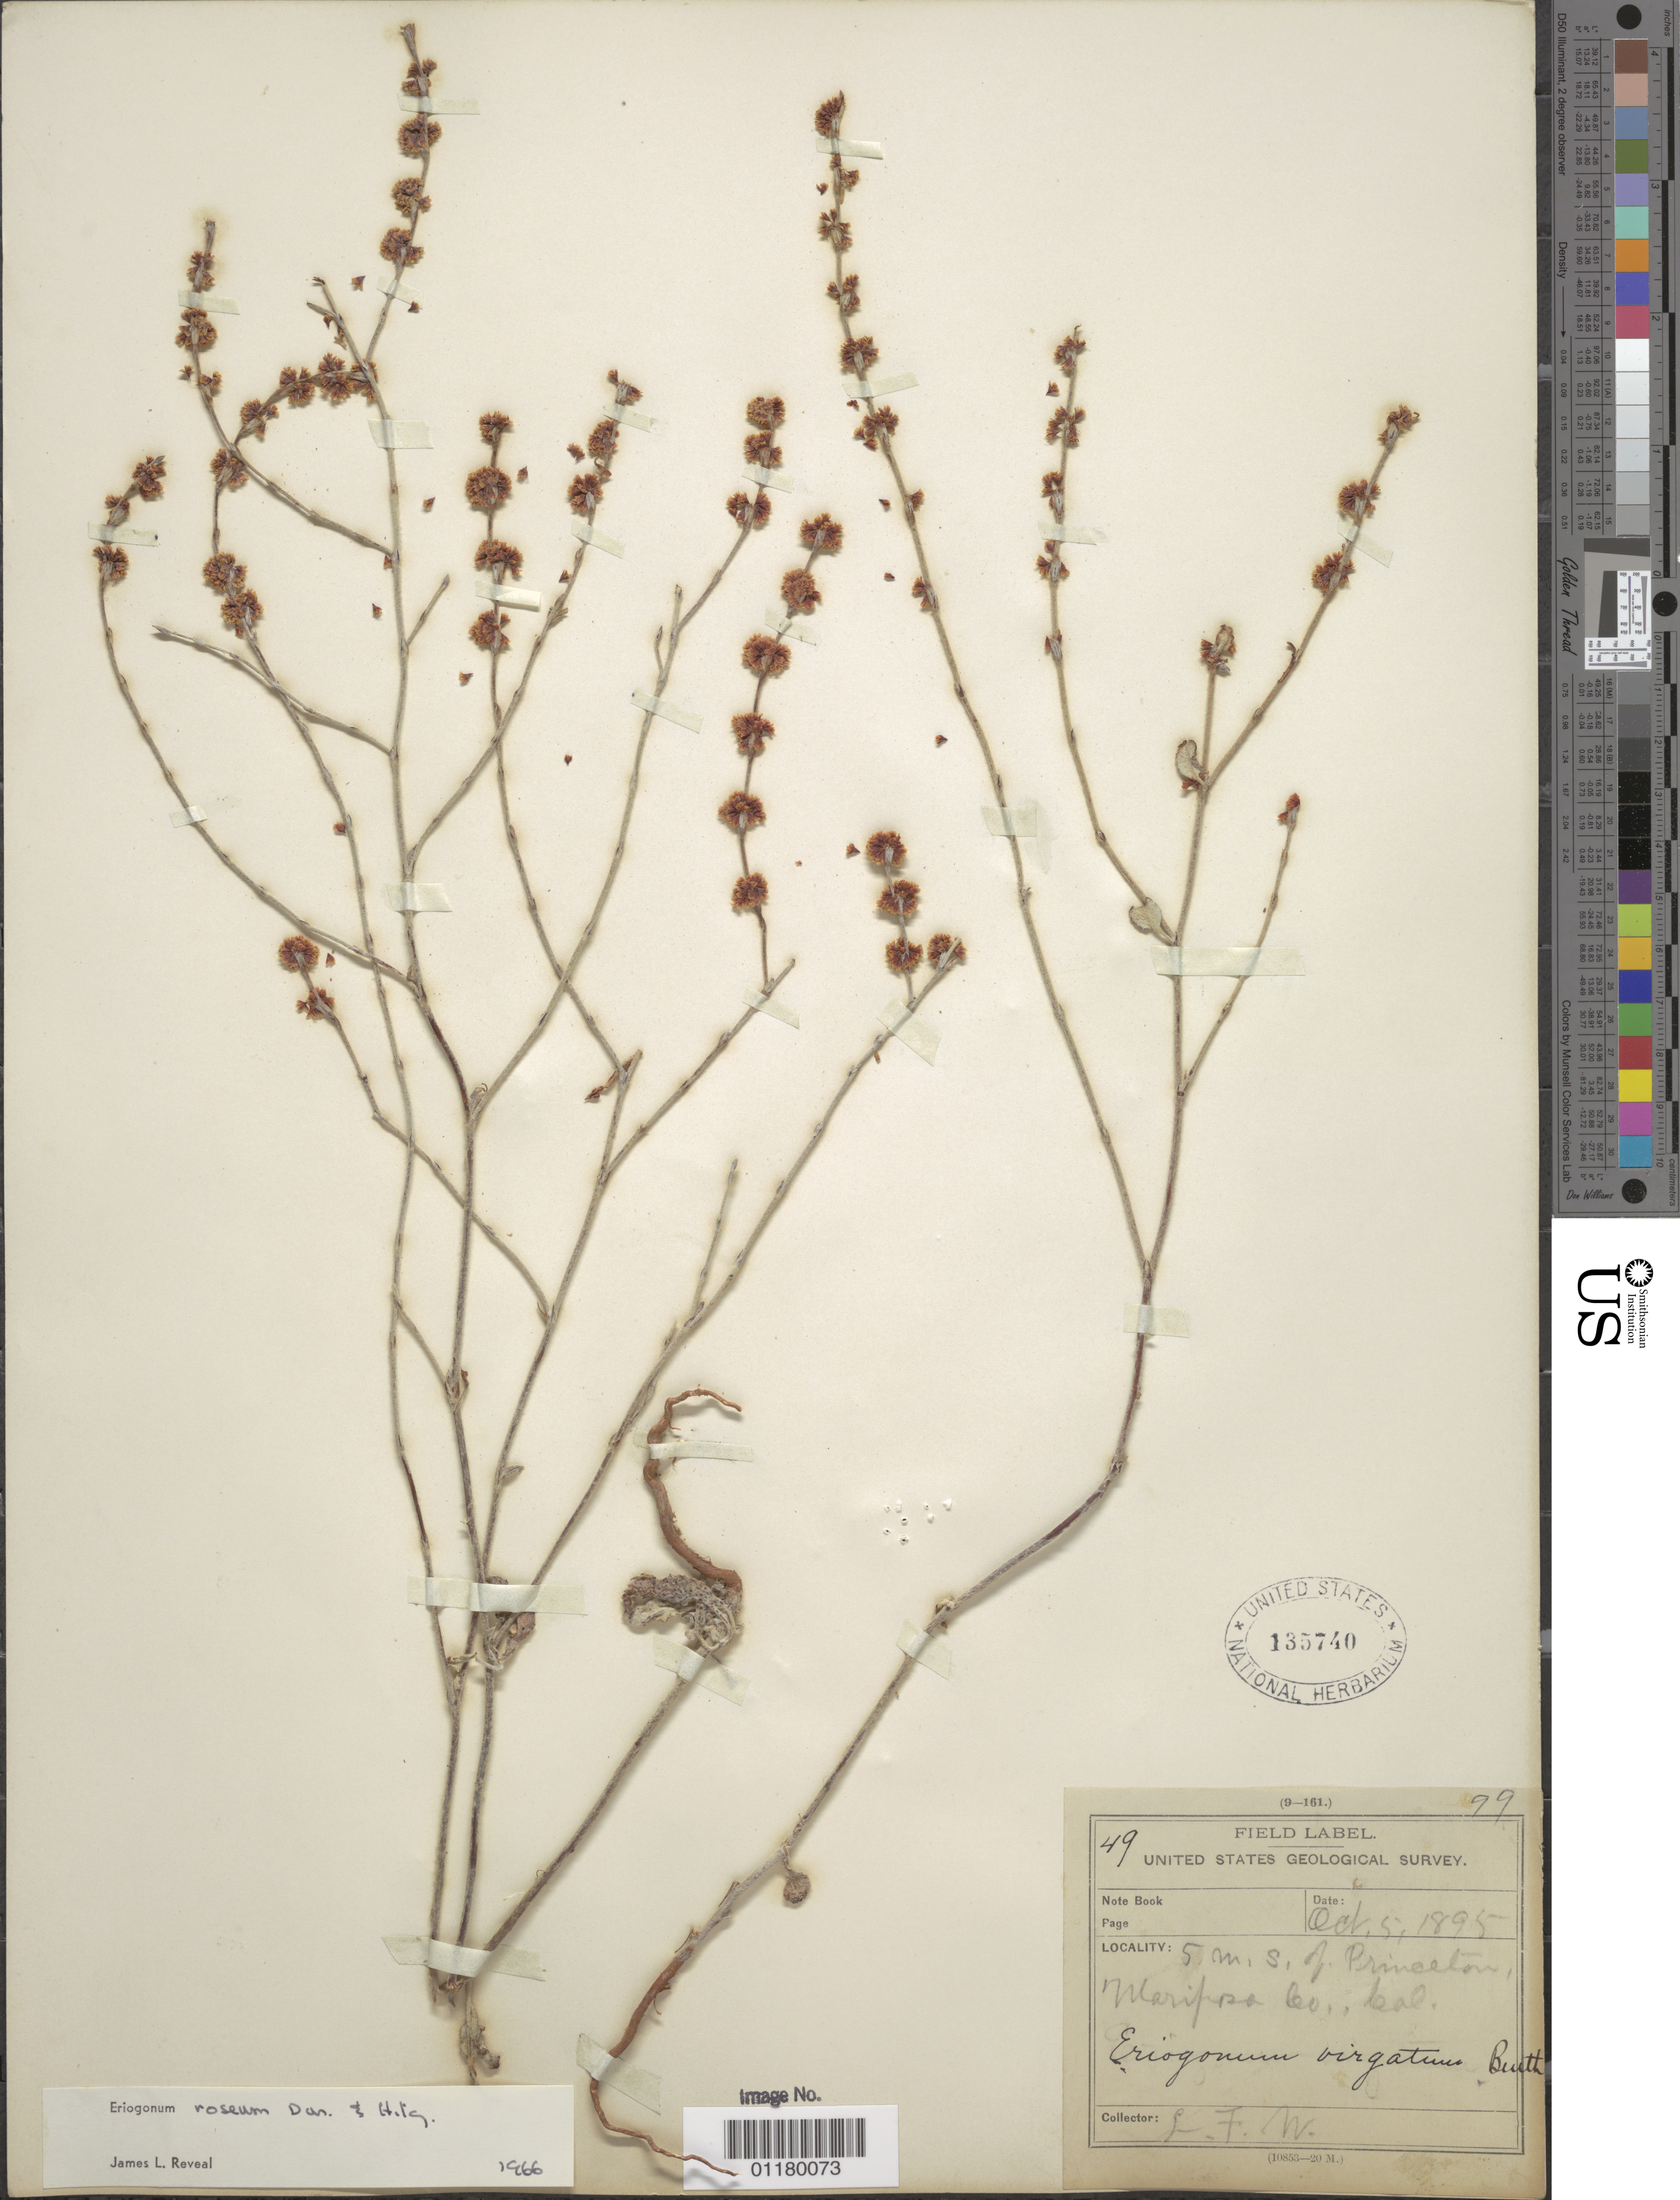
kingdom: Plantae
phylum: Tracheophyta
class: Magnoliopsida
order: Caryophyllales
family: Polygonaceae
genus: Eriogonum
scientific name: Eriogonum roseum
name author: Durand & Hilg.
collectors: L. F. Ward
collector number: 49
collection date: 1895-10-05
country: United States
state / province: California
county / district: Mariposa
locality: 5 m. S. of Princeton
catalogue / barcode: US 135740